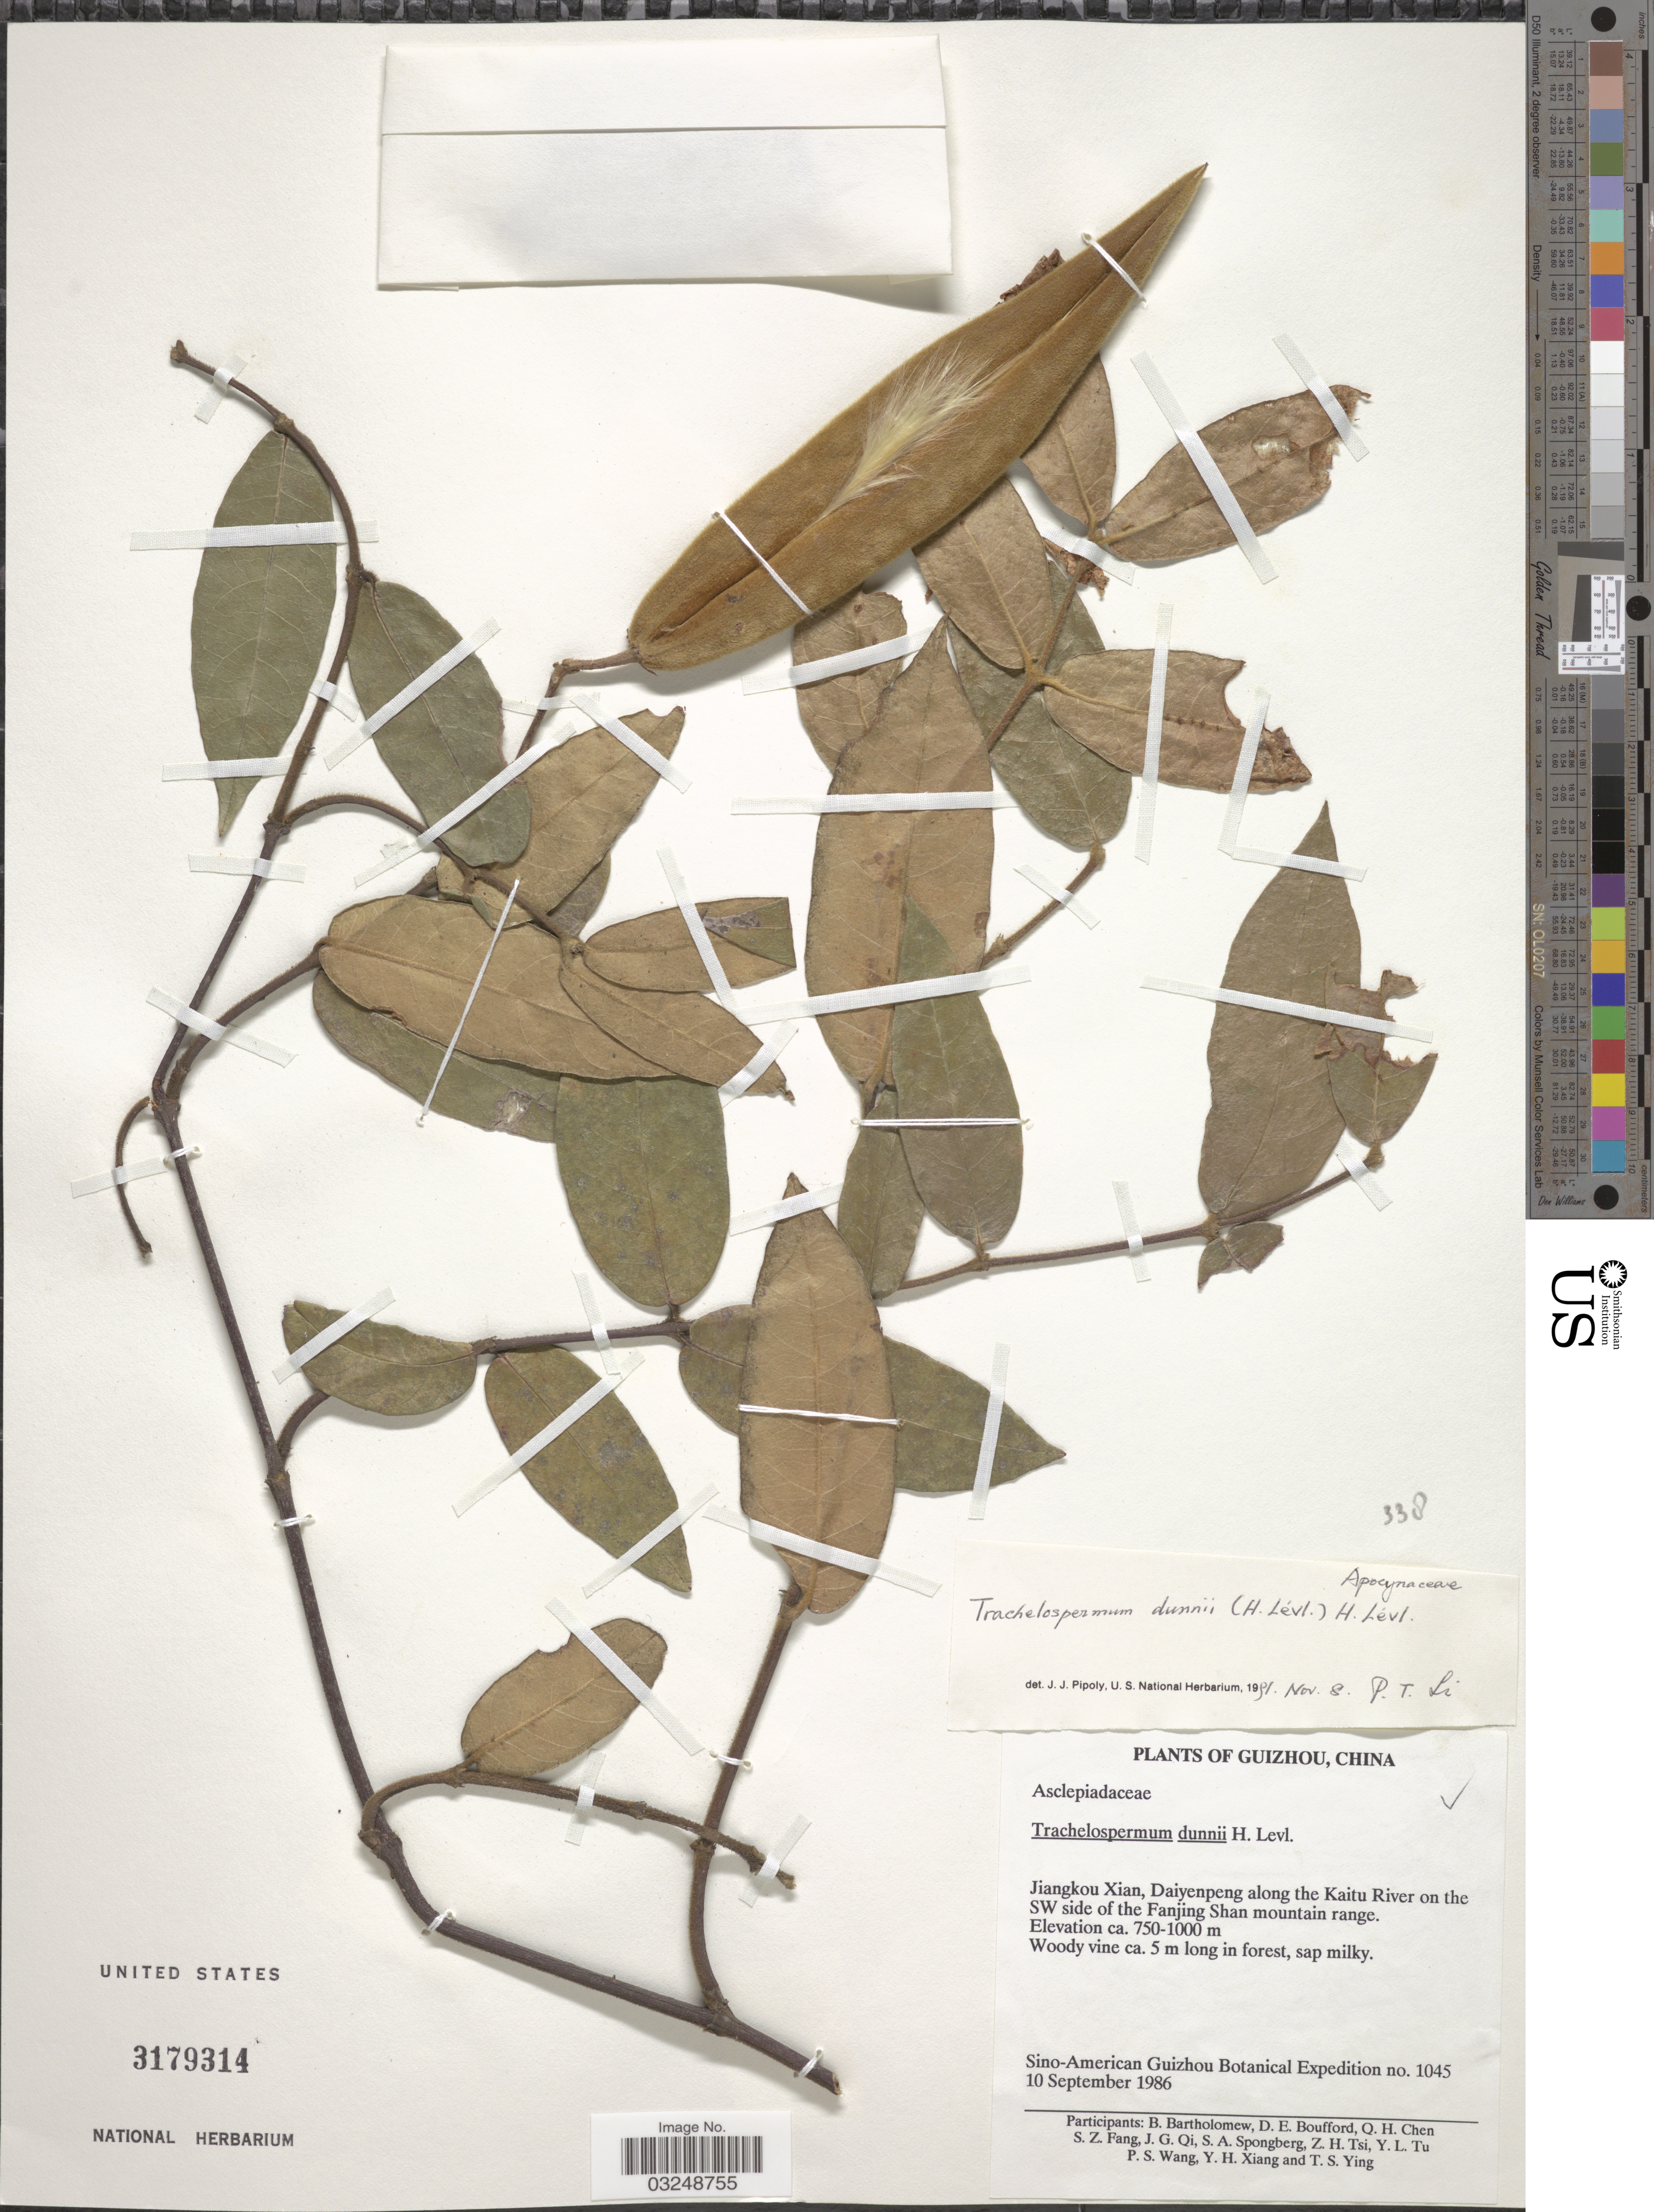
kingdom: Plantae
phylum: Tracheophyta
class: Magnoliopsida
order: Gentianales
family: Apocynaceae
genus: Trachelospermum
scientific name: Trachelospermum dunnii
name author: (H. Lév.) H. Lév.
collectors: Sino-Amer. Guizhou Bot. Exped.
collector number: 1045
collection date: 1986-09-10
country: China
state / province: Guizhou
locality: Jiangkou Xian, Daiyenpeng along the Kaitu River on the SW side of the Fanjing Shan mountain range.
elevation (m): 750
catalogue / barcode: US 3179314